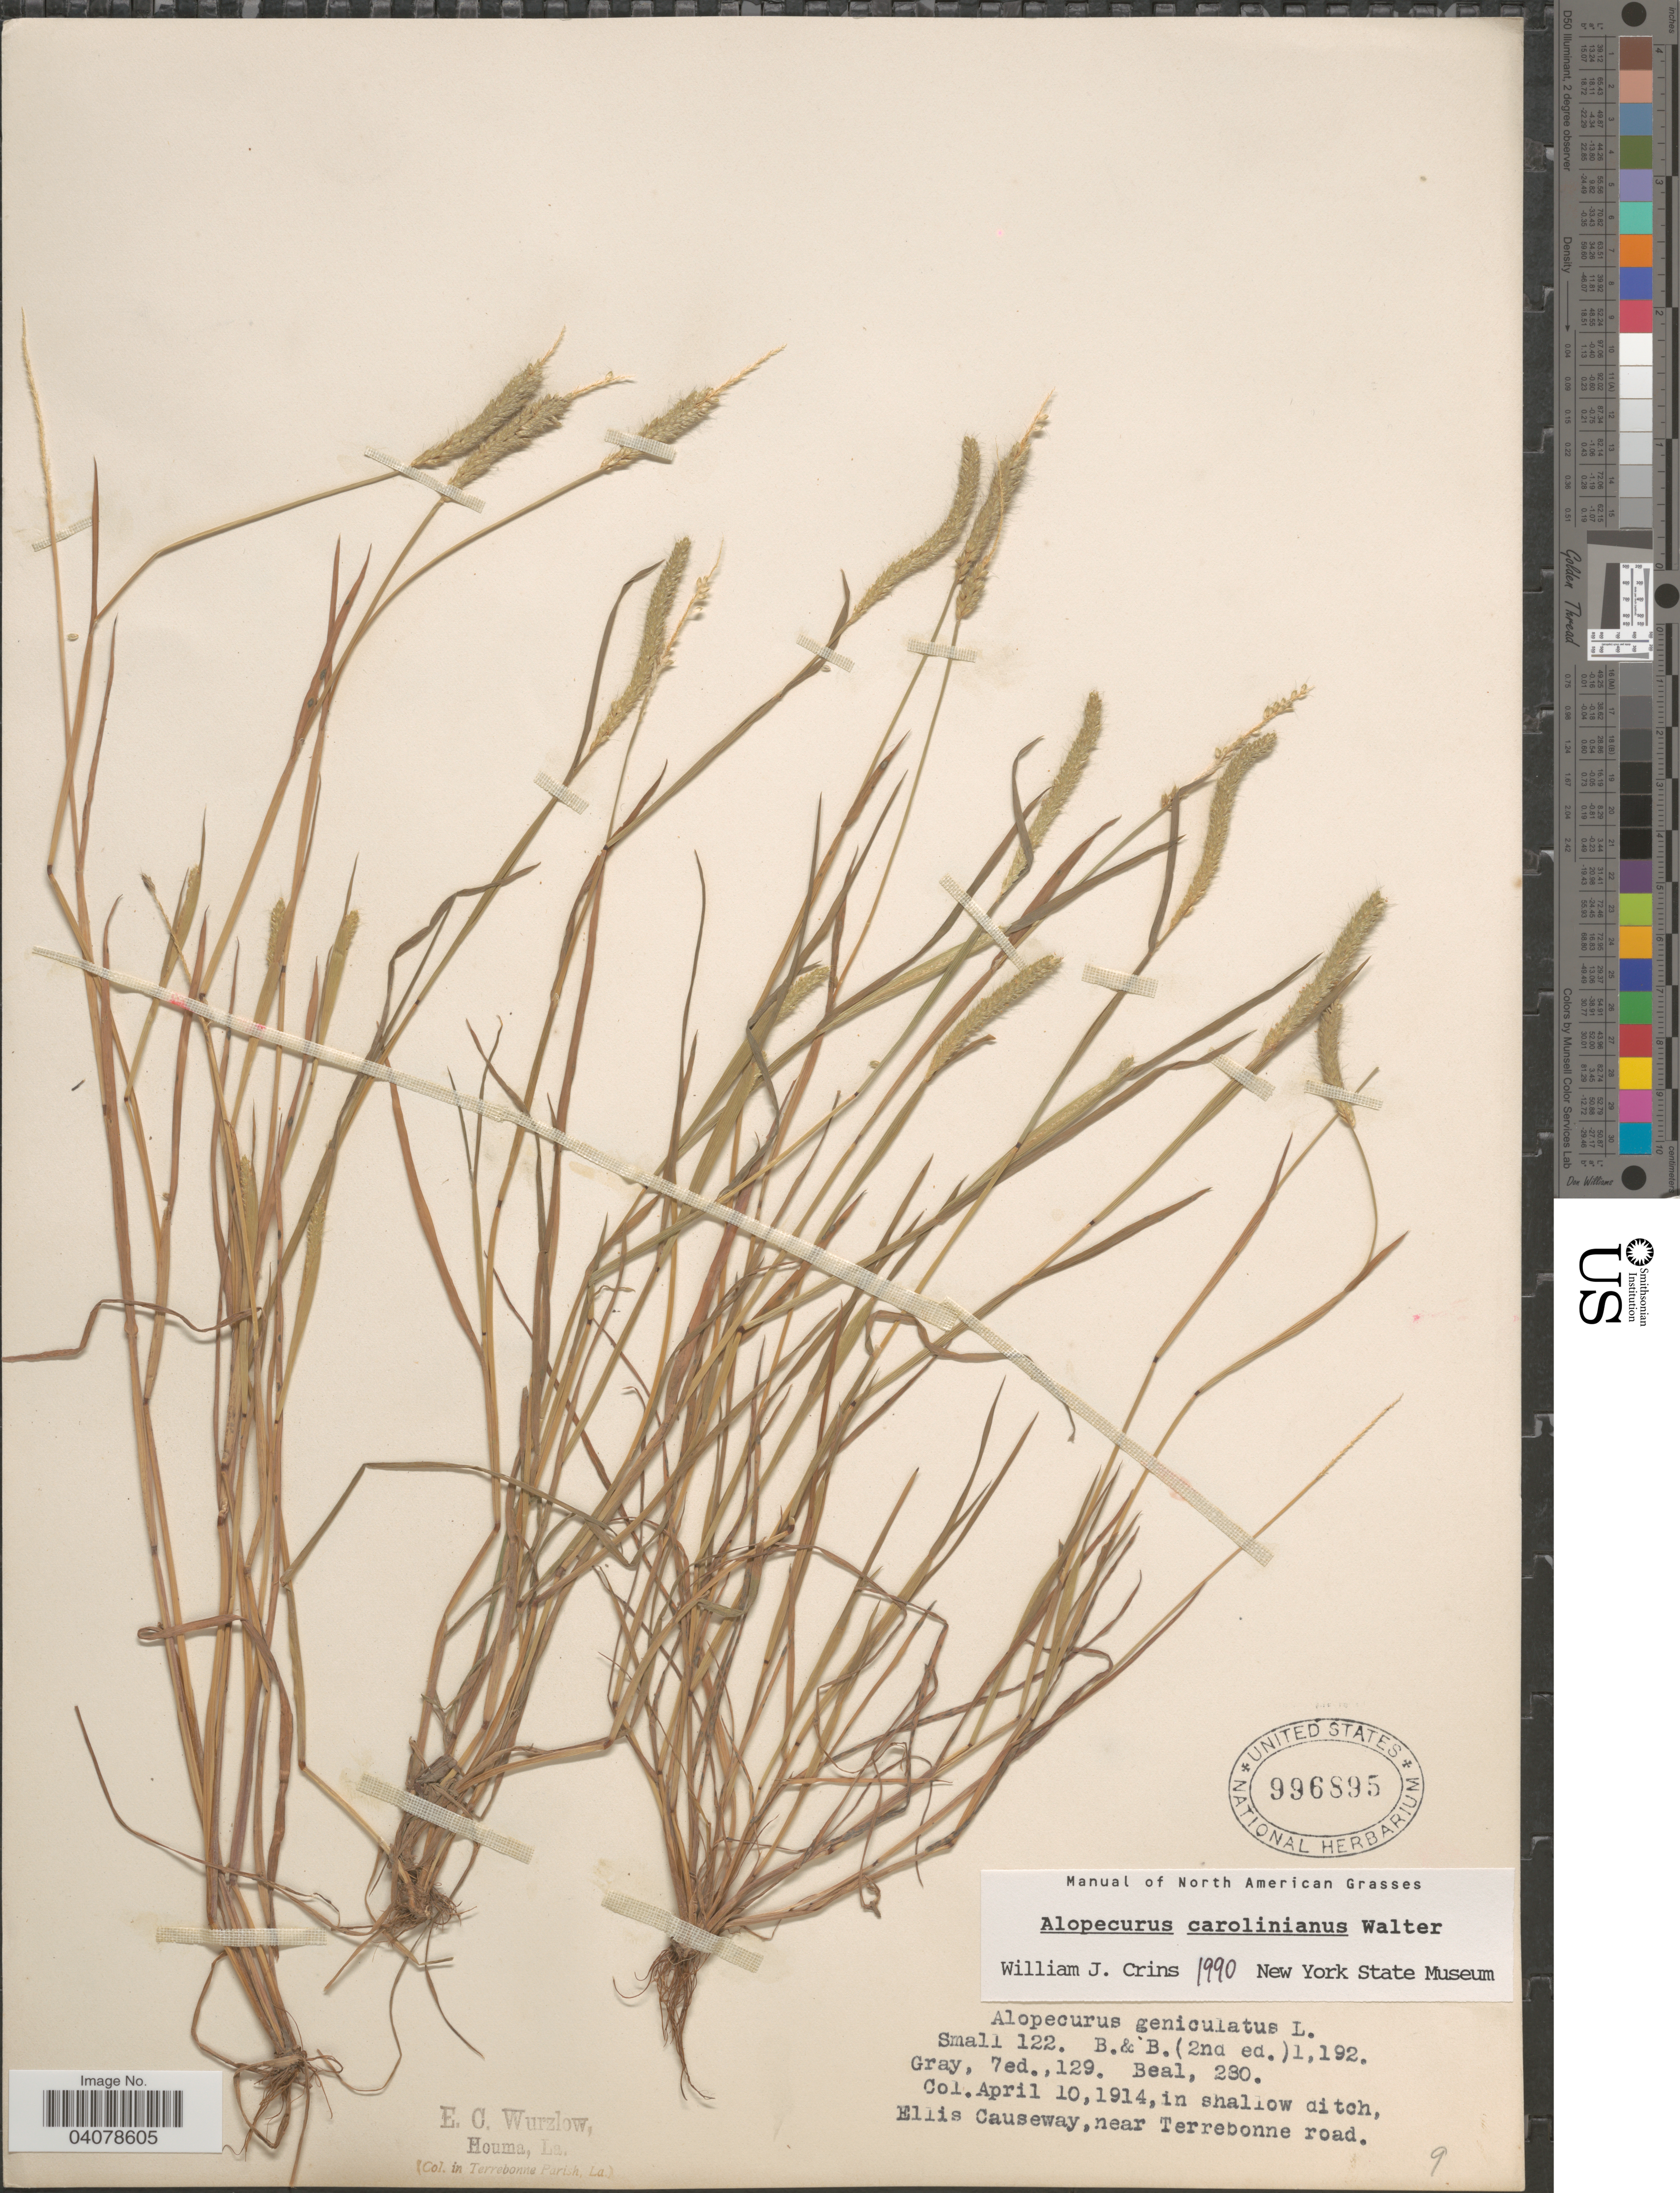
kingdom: Plantae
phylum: Tracheophyta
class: Liliopsida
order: Poales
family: Poaceae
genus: Alopecurus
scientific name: Alopecurus carolinianus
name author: Walter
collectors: Beal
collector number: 280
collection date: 1914-04-10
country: United States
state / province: Louisiana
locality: In shallow ditch, Ellis Causeway, near Terrebonne road.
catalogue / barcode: US 996895